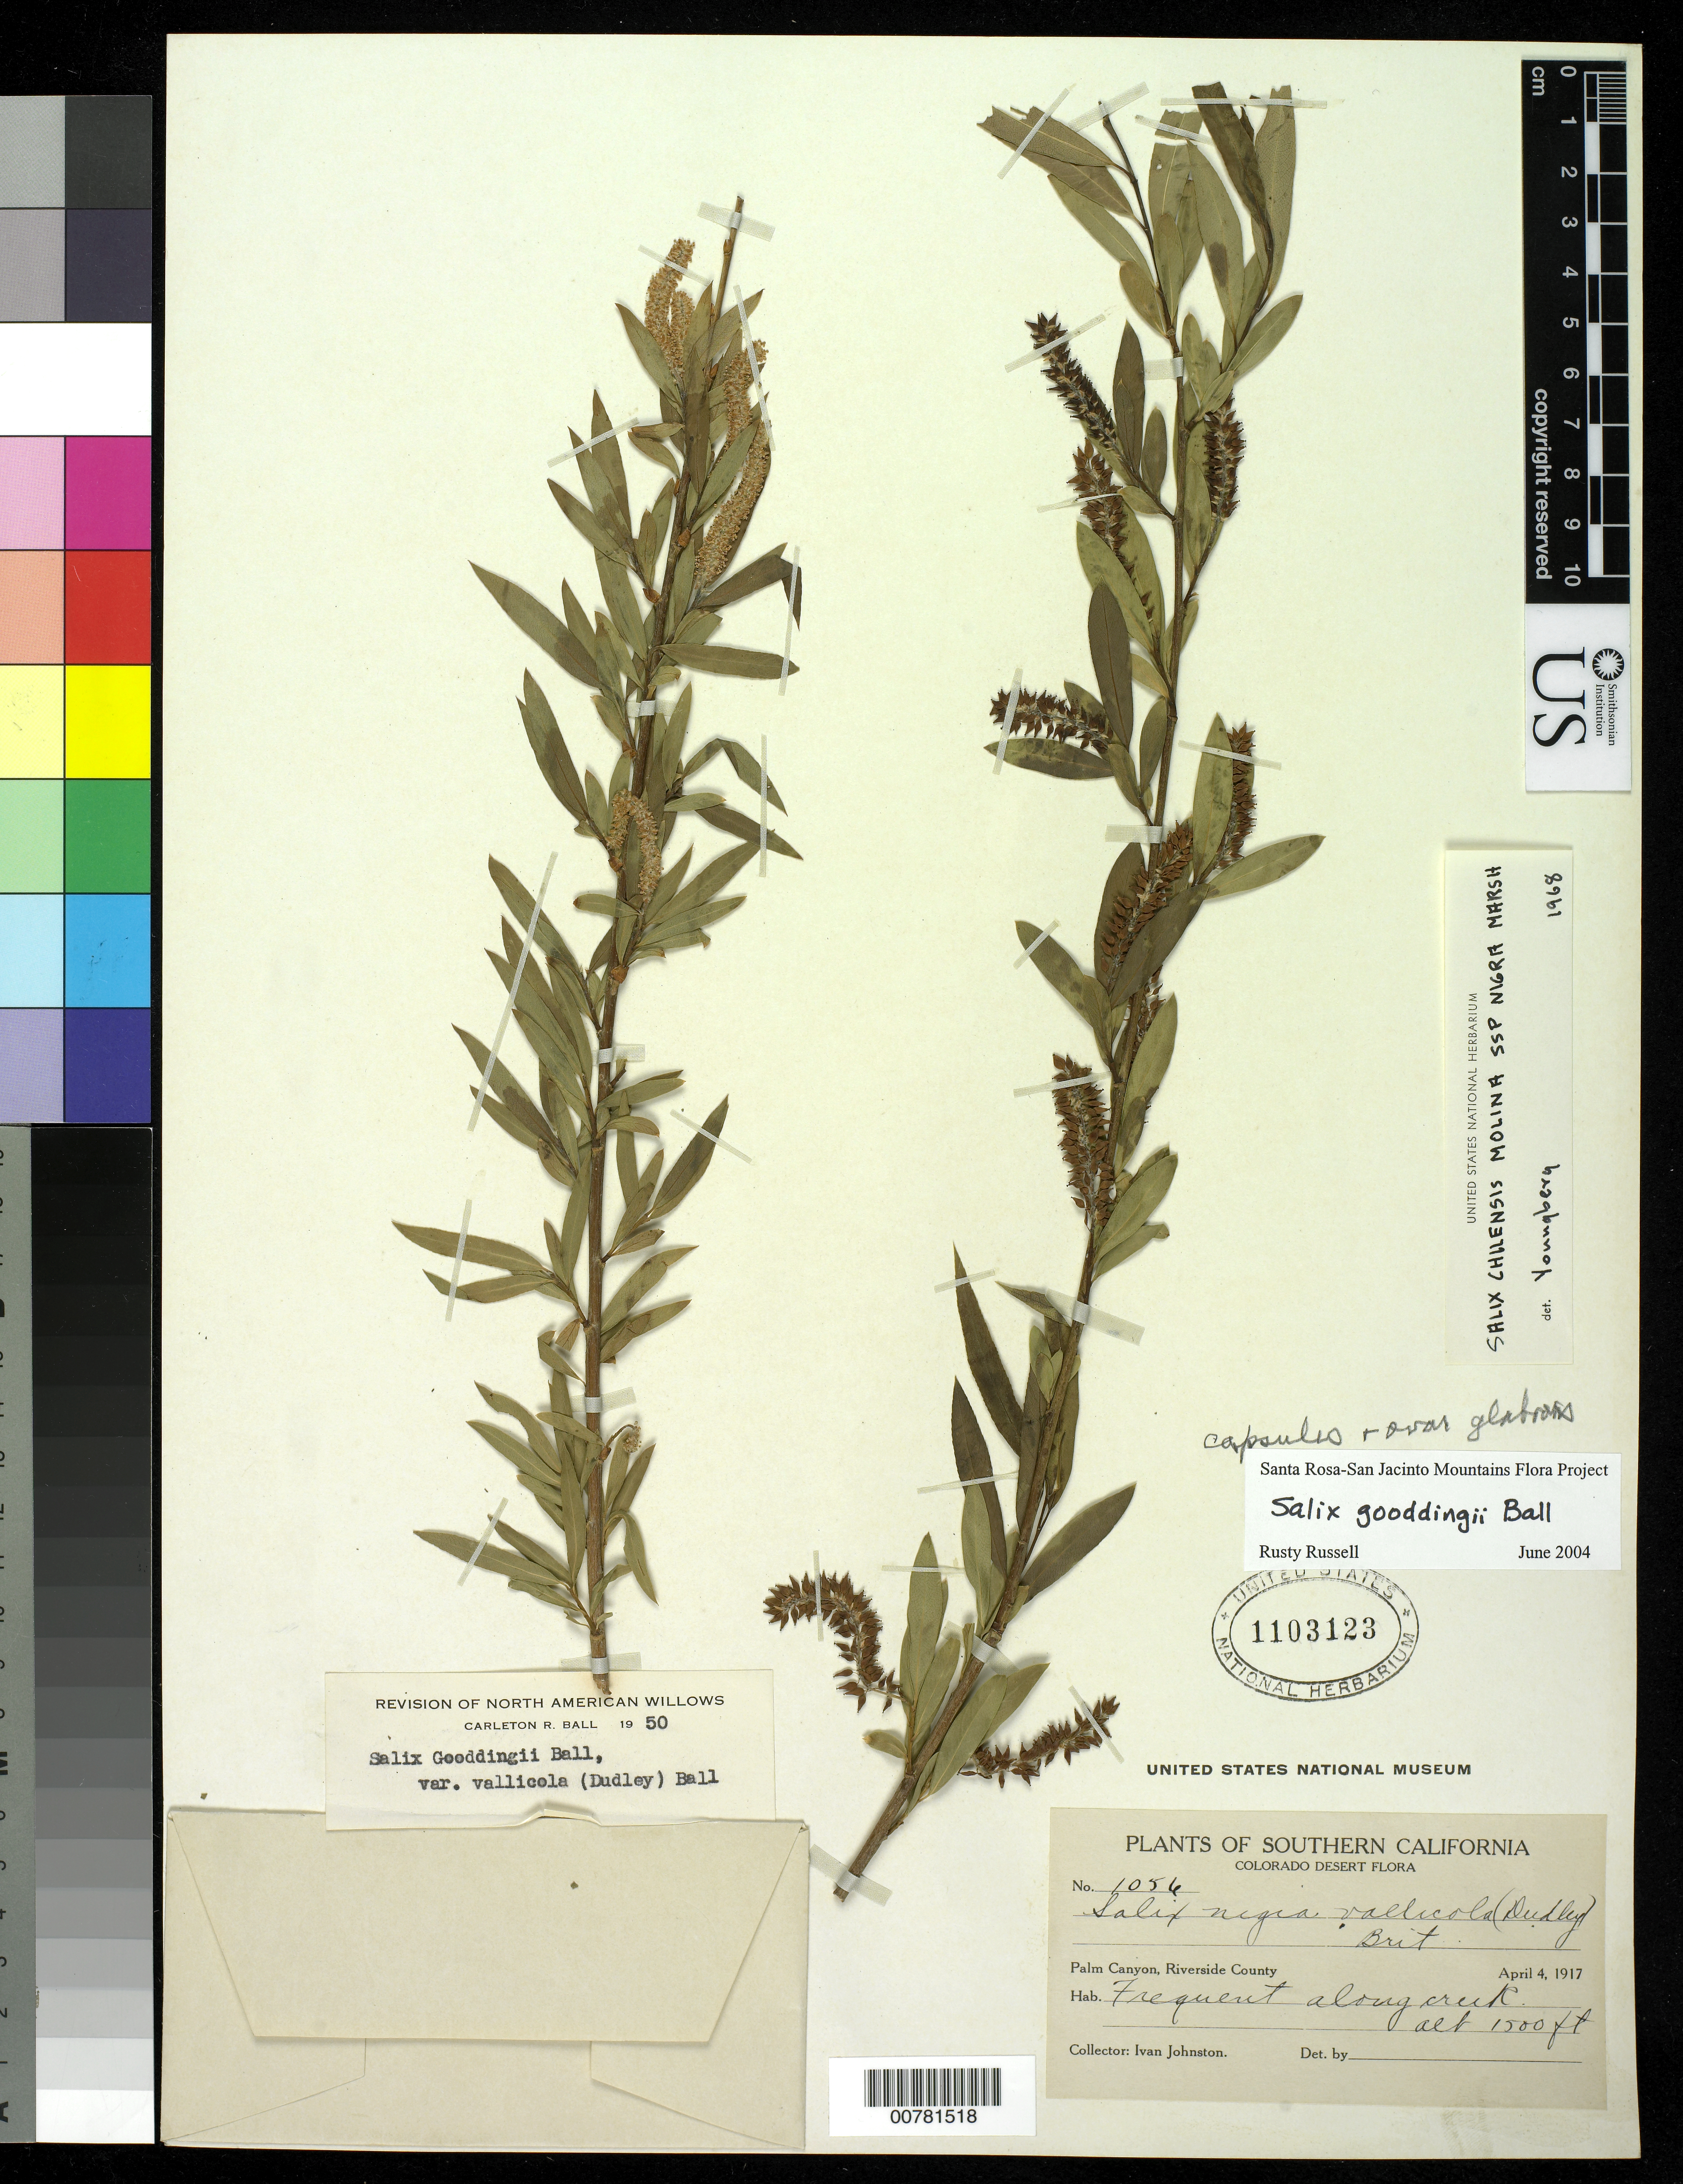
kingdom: Plantae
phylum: Tracheophyta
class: Magnoliopsida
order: Malpighiales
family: Salicaceae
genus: Salix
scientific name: Salix gooddingii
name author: C.R. Ball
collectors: I.M. Johnston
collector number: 1054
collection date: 1917-04-04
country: United States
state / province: California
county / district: Riverside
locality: Southern California. Colorado Desert. Palm Canyon, Riverside County.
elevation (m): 457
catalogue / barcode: US 1103123